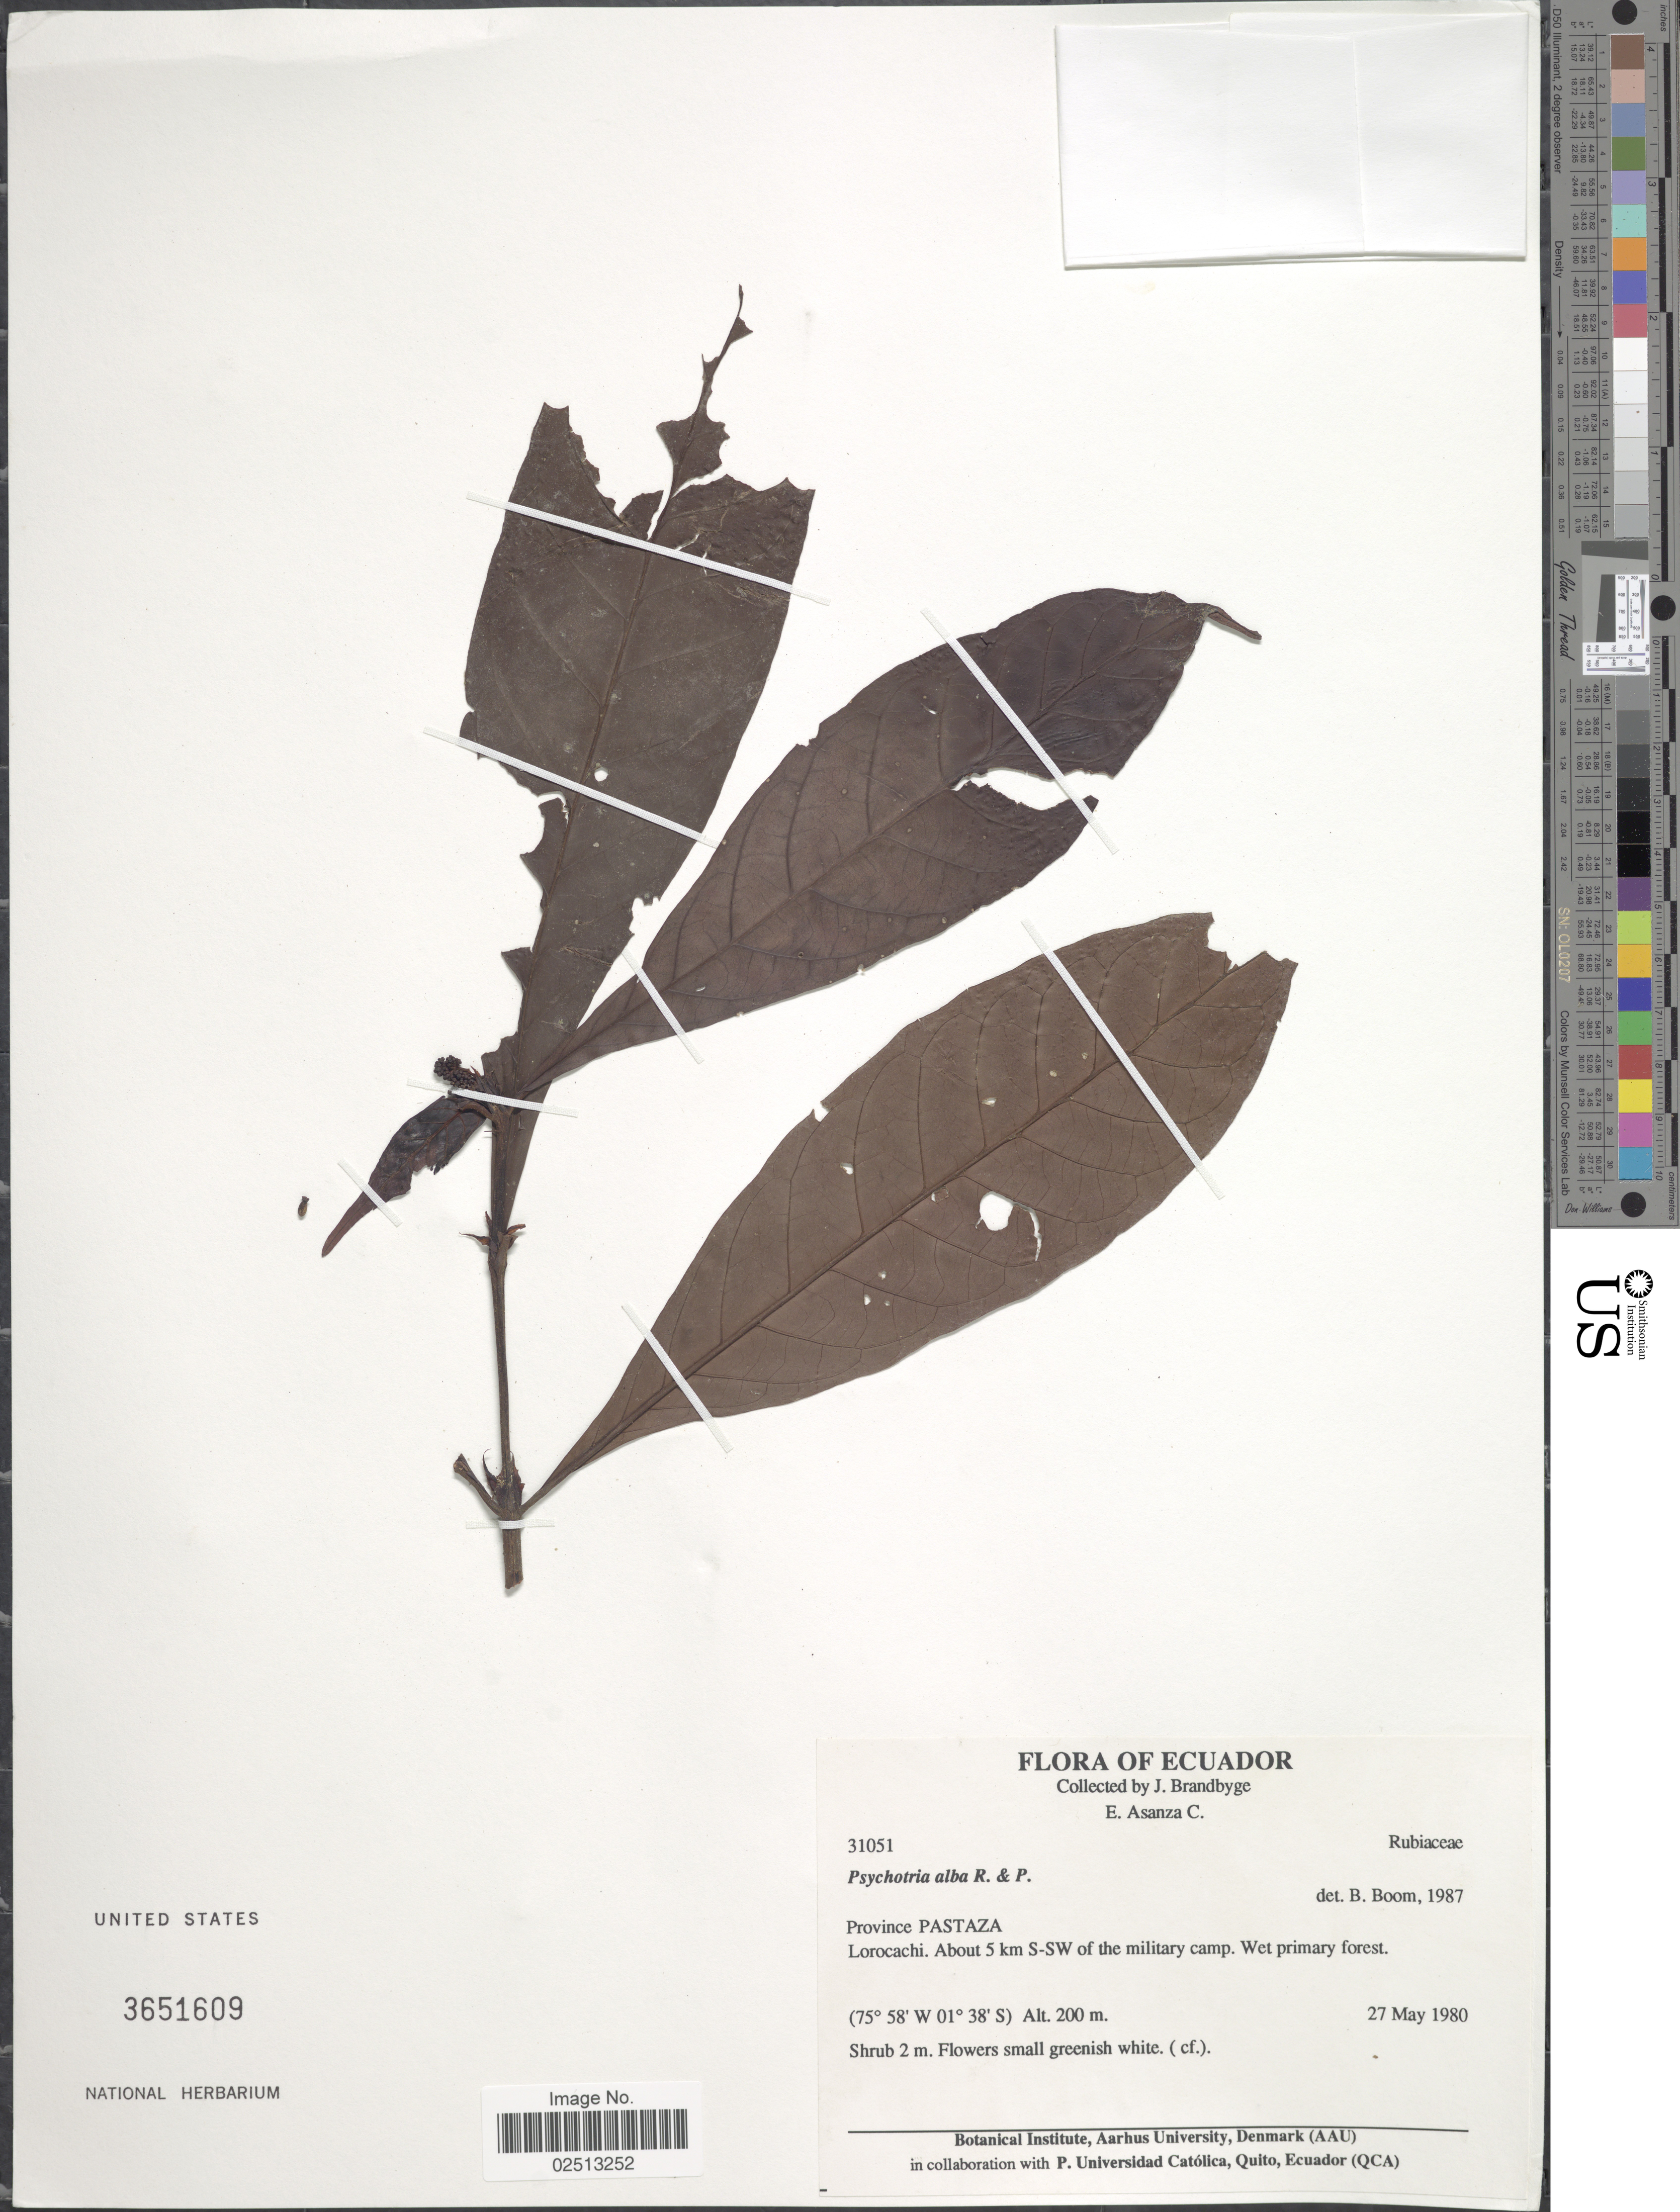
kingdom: Plantae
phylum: Tracheophyta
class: Magnoliopsida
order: Gentianales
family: Rubiaceae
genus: Psychotria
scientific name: Psychotria alba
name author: Ruiz & Pav.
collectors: J. Brandbyge & E. Asanza C.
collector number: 31051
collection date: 1980-05-27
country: Ecuador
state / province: Pastaza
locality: Province Pastaza , Lorocachi. About 5 km S-SW of the military camp. Wet primary forest.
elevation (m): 200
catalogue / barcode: US 3651609